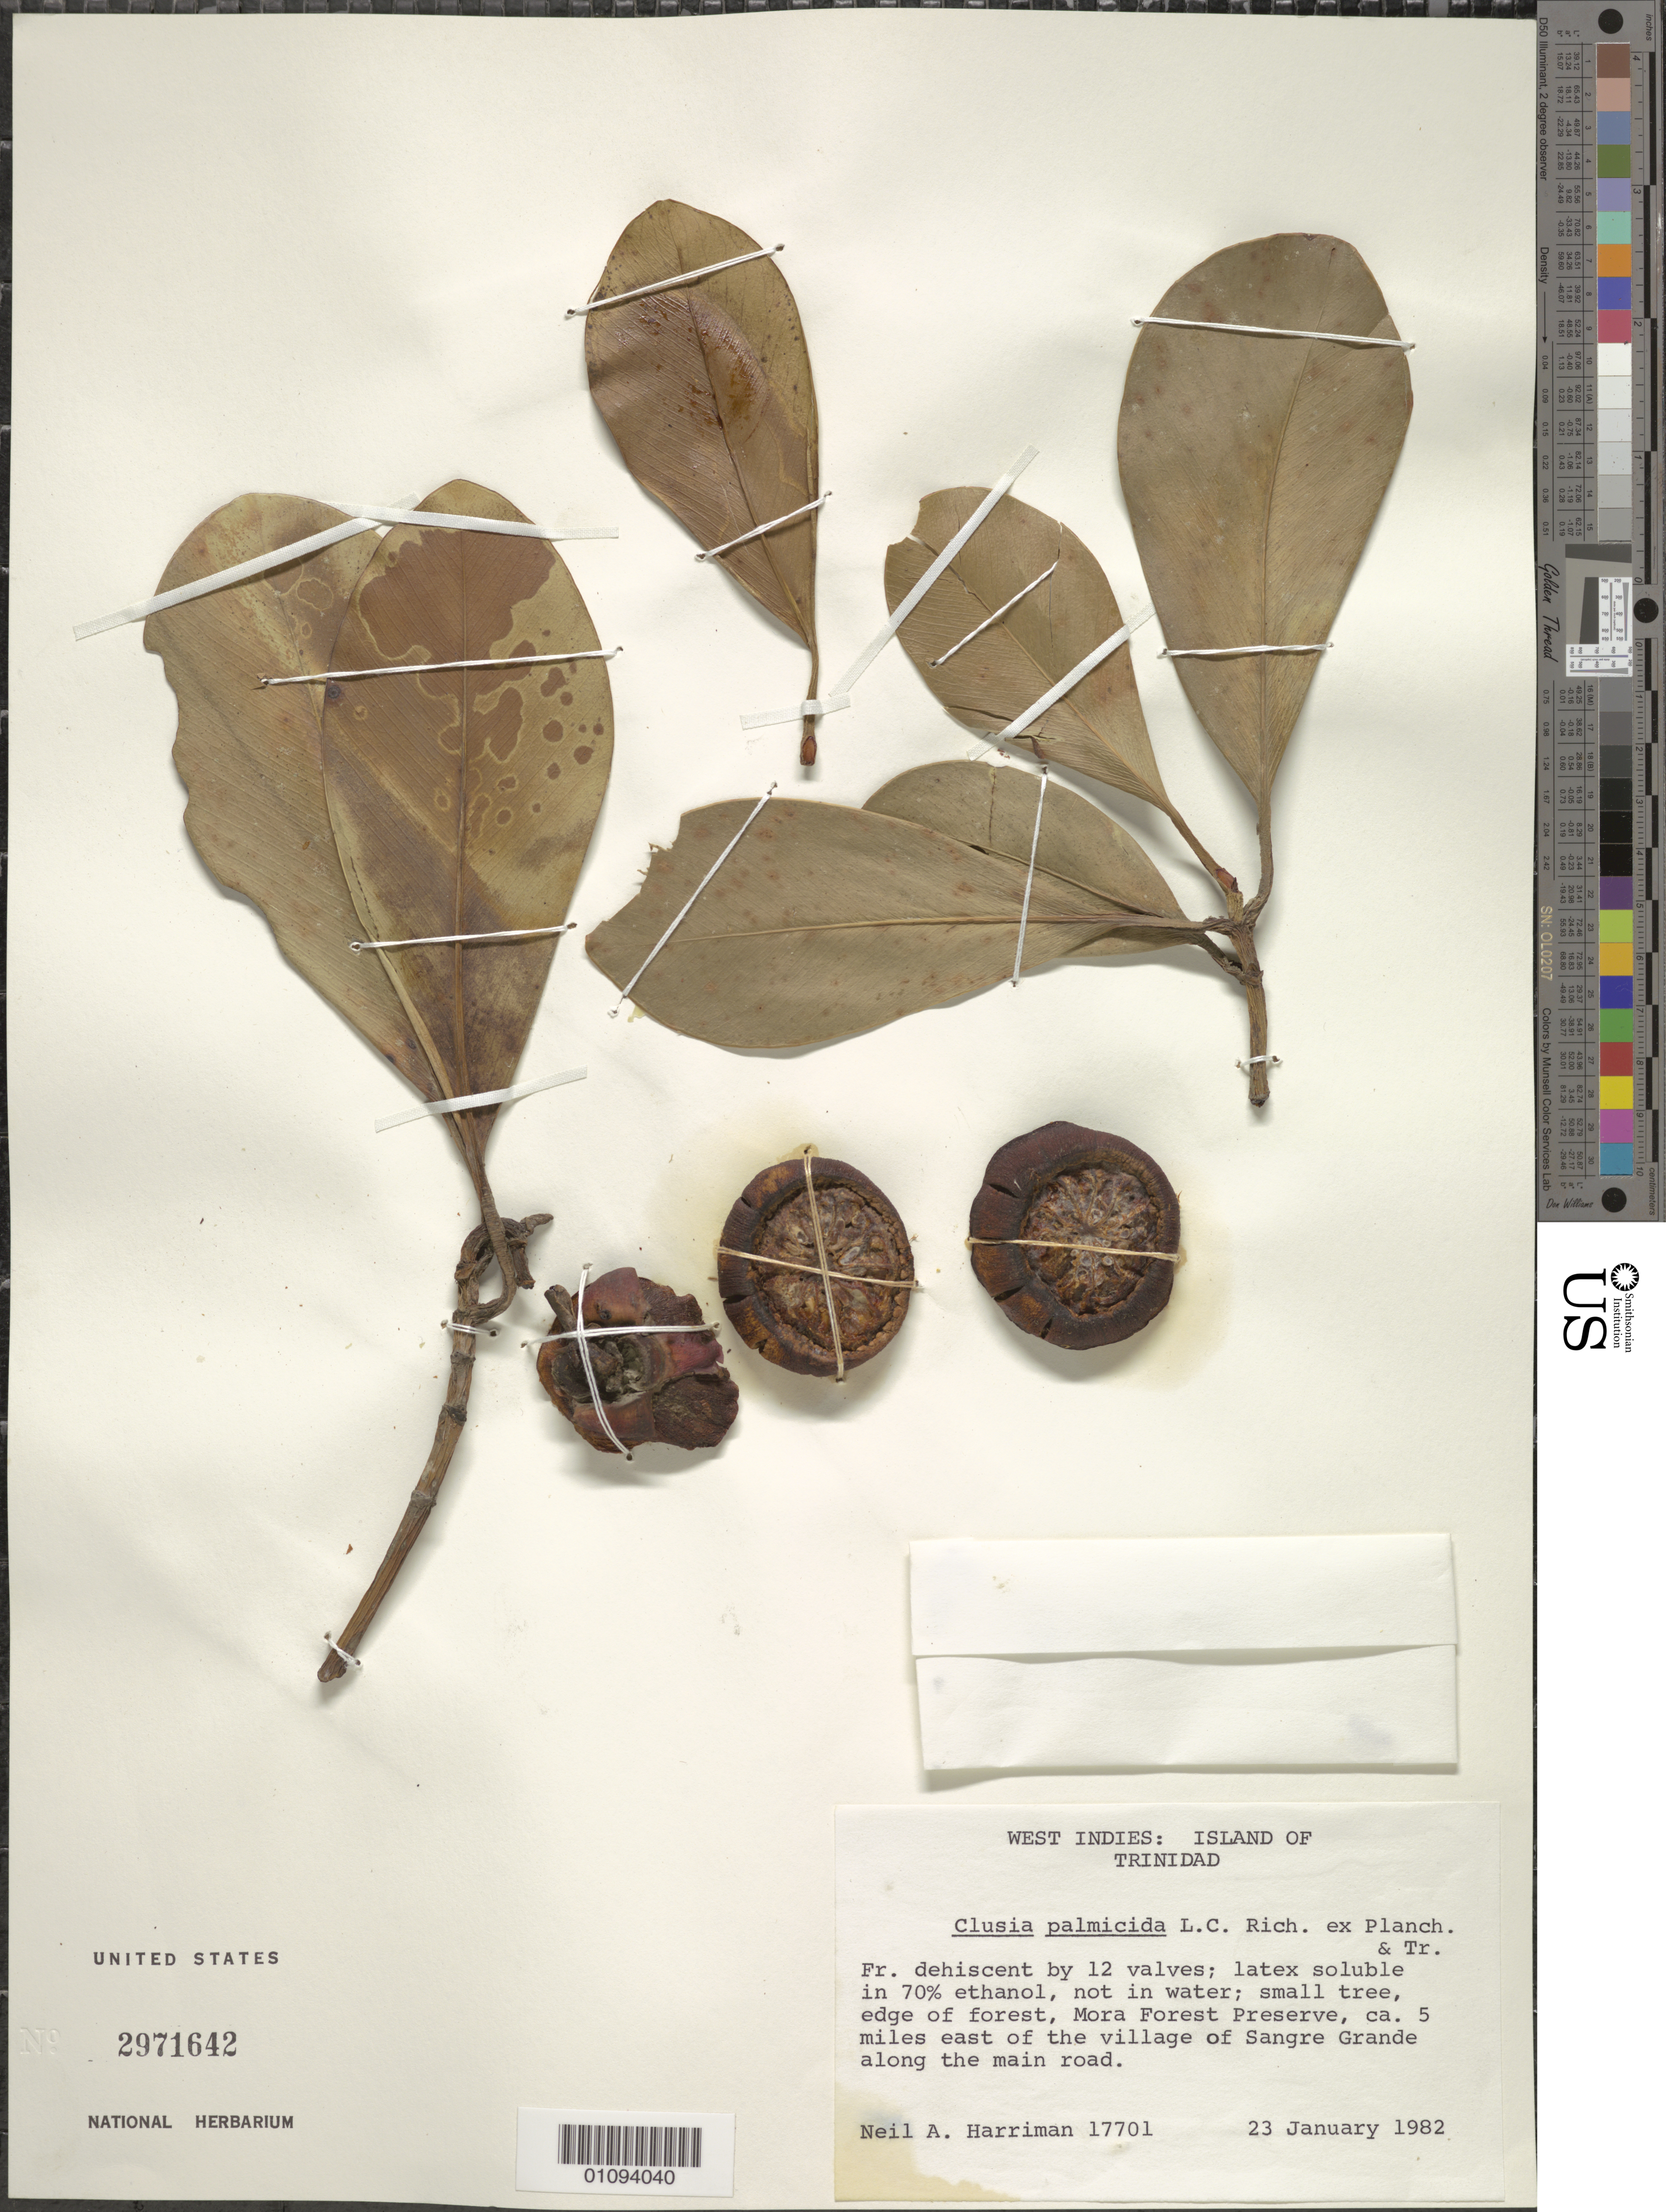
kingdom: Plantae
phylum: Tracheophyta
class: Magnoliopsida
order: Malpighiales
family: Clusiaceae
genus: Clusia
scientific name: Clusia palmicida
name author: Rich.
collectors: N. A. Harriman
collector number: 17701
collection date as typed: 23 Jan 1982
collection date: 1982-01-23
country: Trinidad and Tobago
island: Trinidad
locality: Mora Forest Preserve, ca. 5 miles E of the village of Sangre Grande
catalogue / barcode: US 2971642